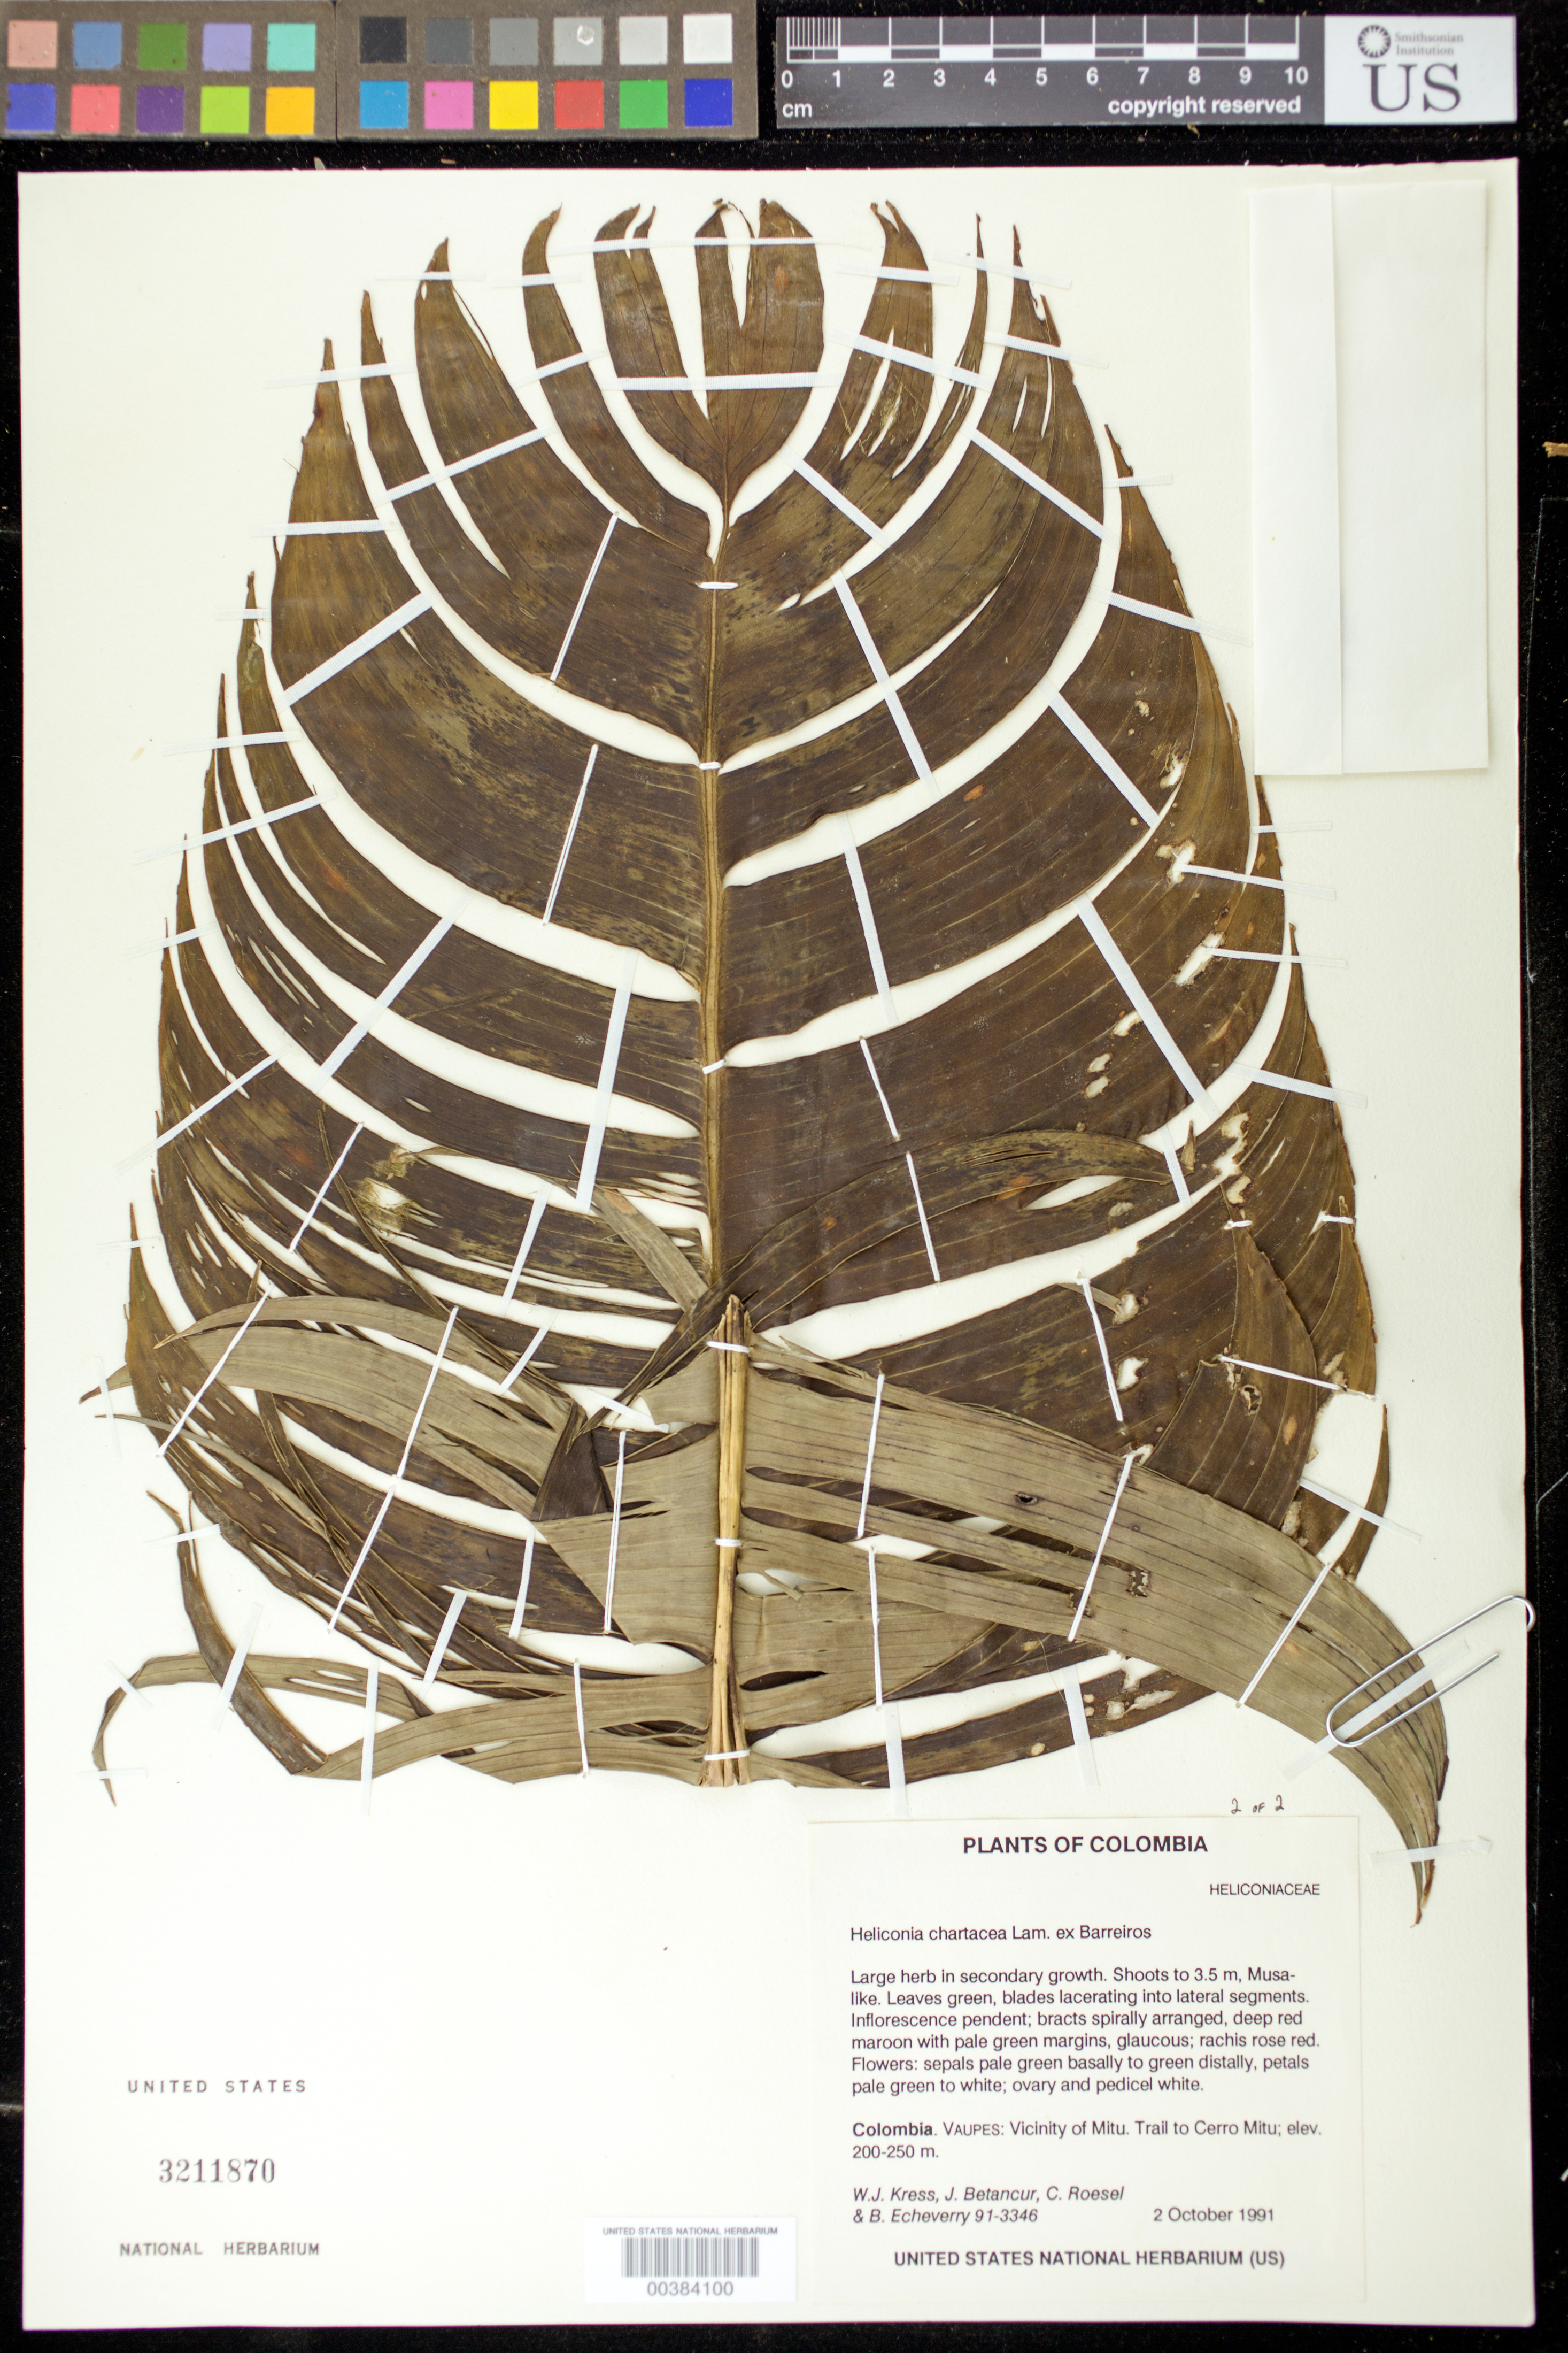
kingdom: Plantae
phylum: Tracheophyta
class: Liliopsida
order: Zingiberales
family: Heliconiaceae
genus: Heliconia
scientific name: Heliconia chartacea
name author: Lane ex Barreiros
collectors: W. J. Kress, J. C. Betancur, C. S. Roesel & B. Echeverry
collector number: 91-3346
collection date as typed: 02 Oct 1991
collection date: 1991-10-02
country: Colombia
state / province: Vaupés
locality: Vicinity of Mitu, Trail to Cerro Mitu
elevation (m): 200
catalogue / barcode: US 3211870